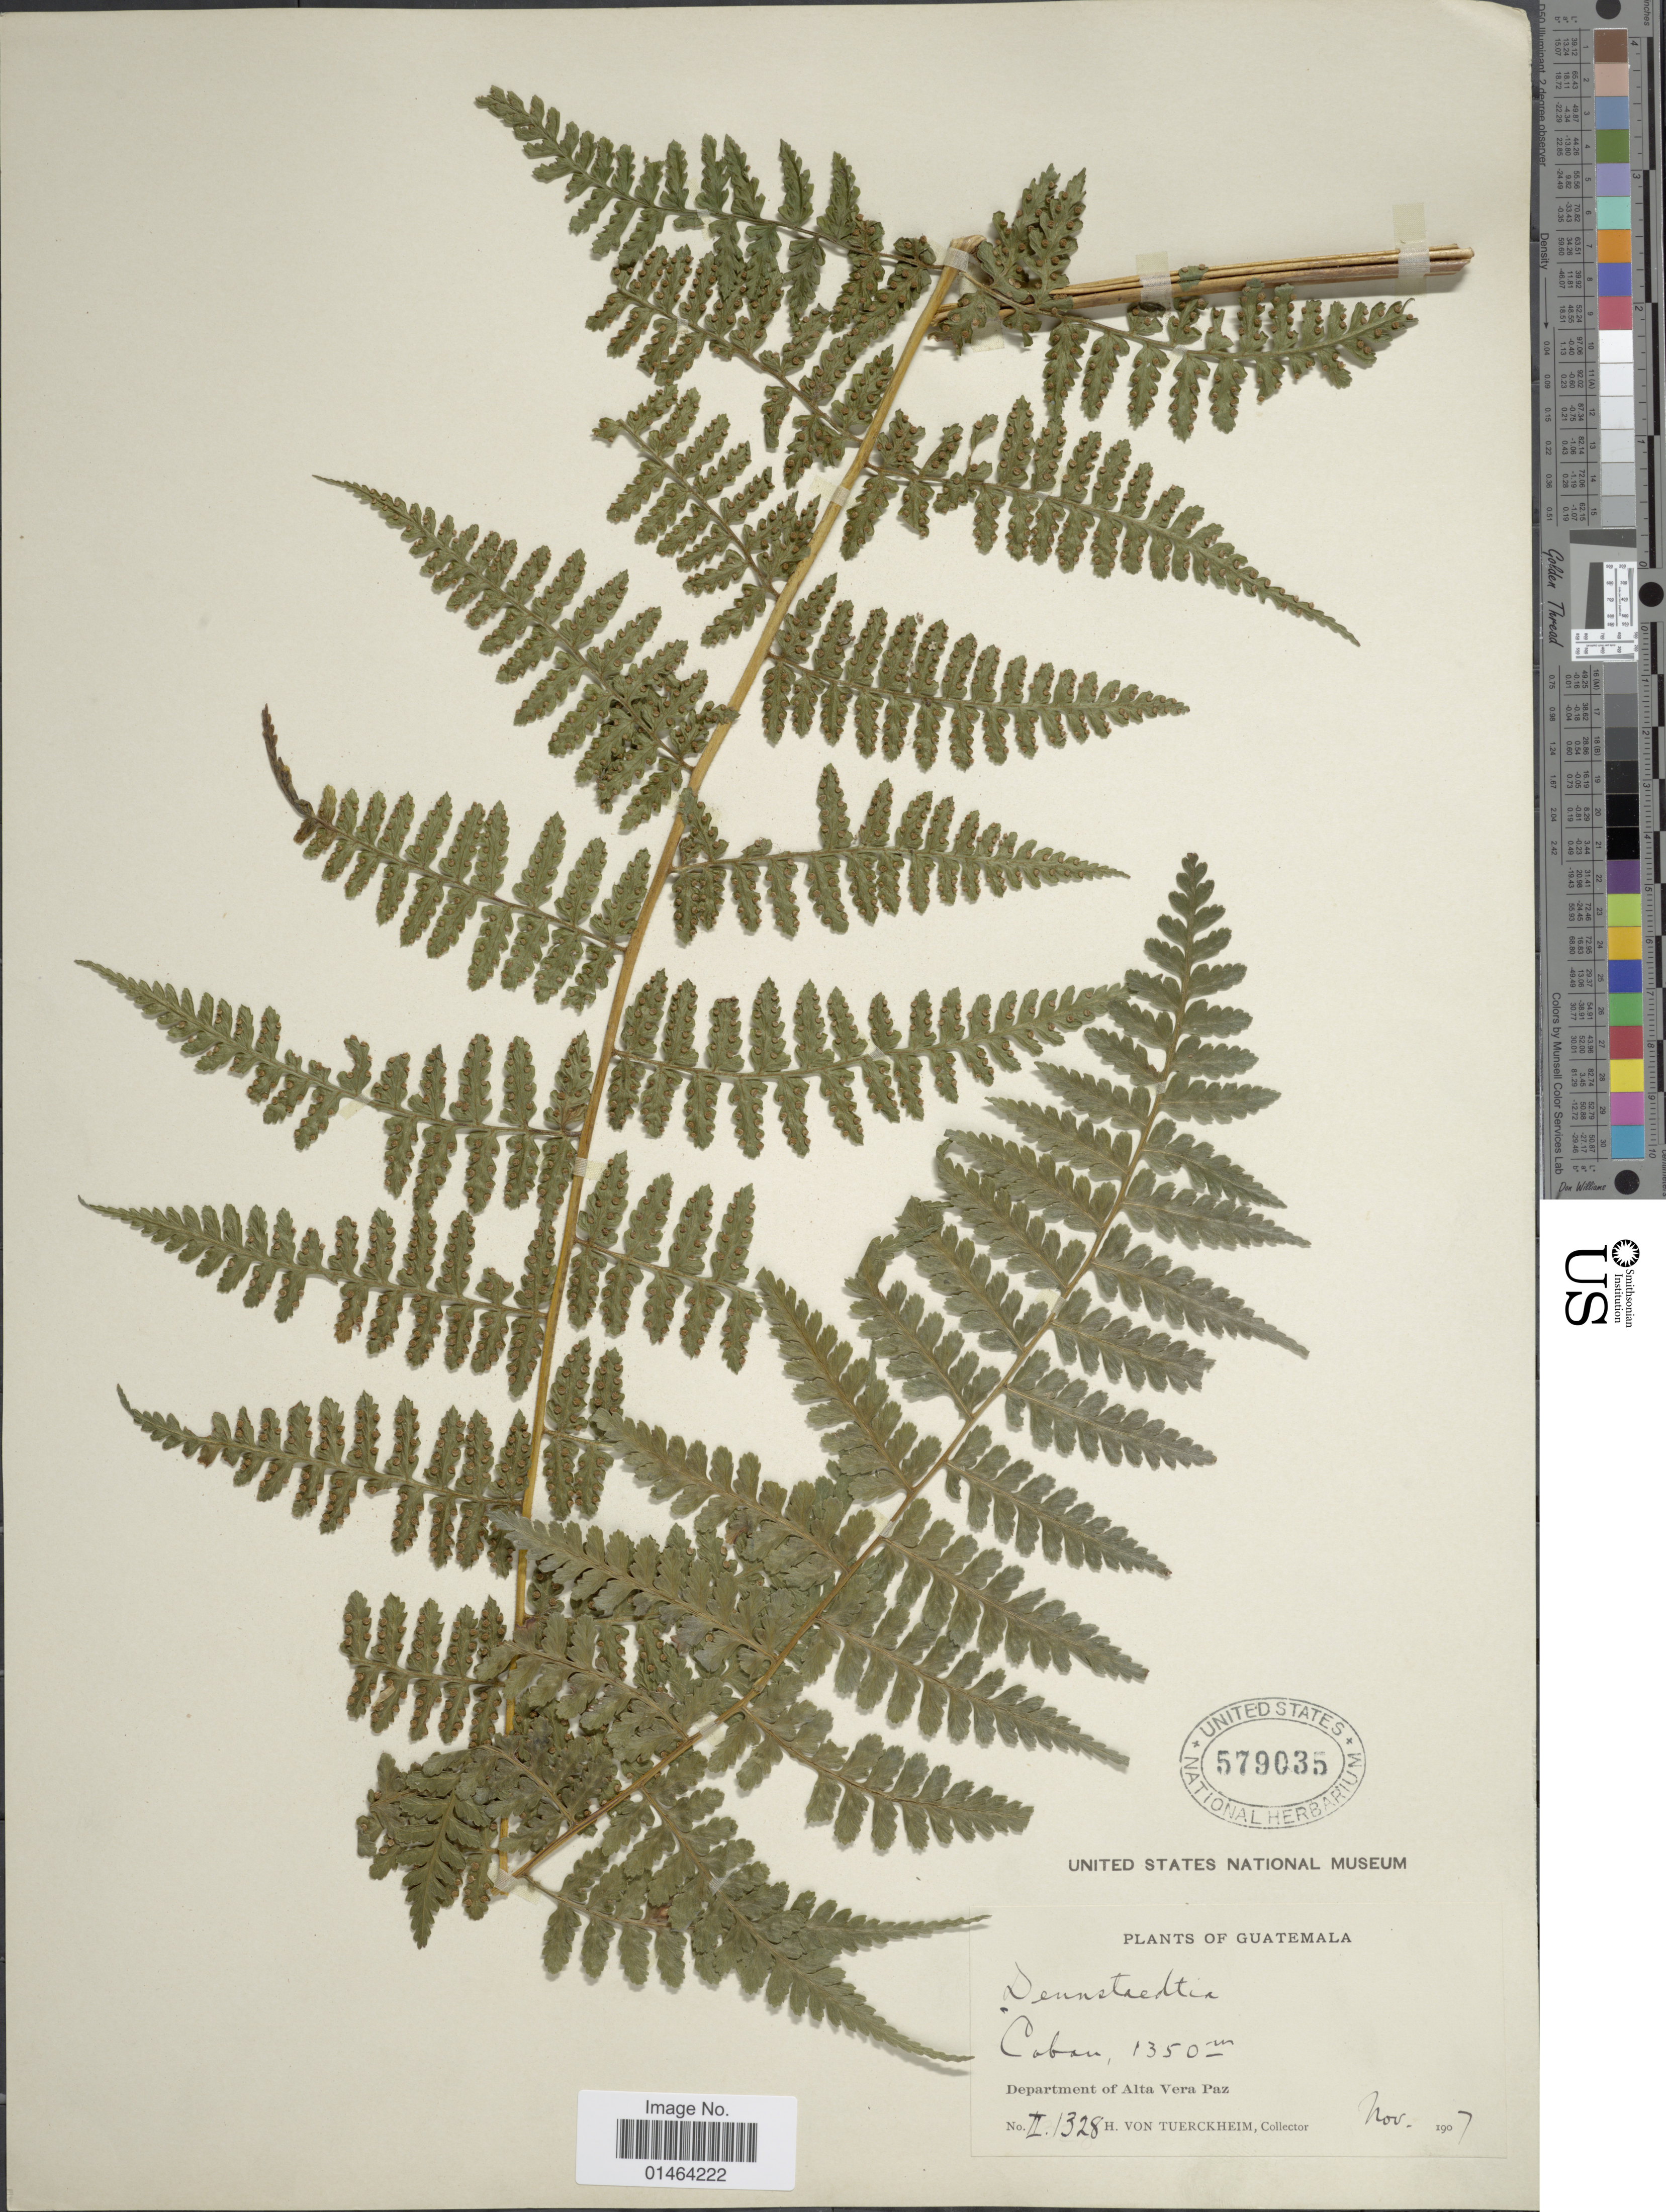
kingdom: Plantae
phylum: Tracheophyta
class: Polypodiopsida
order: Polypodiales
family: Dennstaedtiaceae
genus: Dennstaedtia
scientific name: Dennstaedtia globulifera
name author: (Poir.) Hieron.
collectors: H. von Türckheim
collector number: II 1328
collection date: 1907-11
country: Guatemala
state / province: Alta Verapaz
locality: Coban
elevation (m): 1350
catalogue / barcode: US 579035